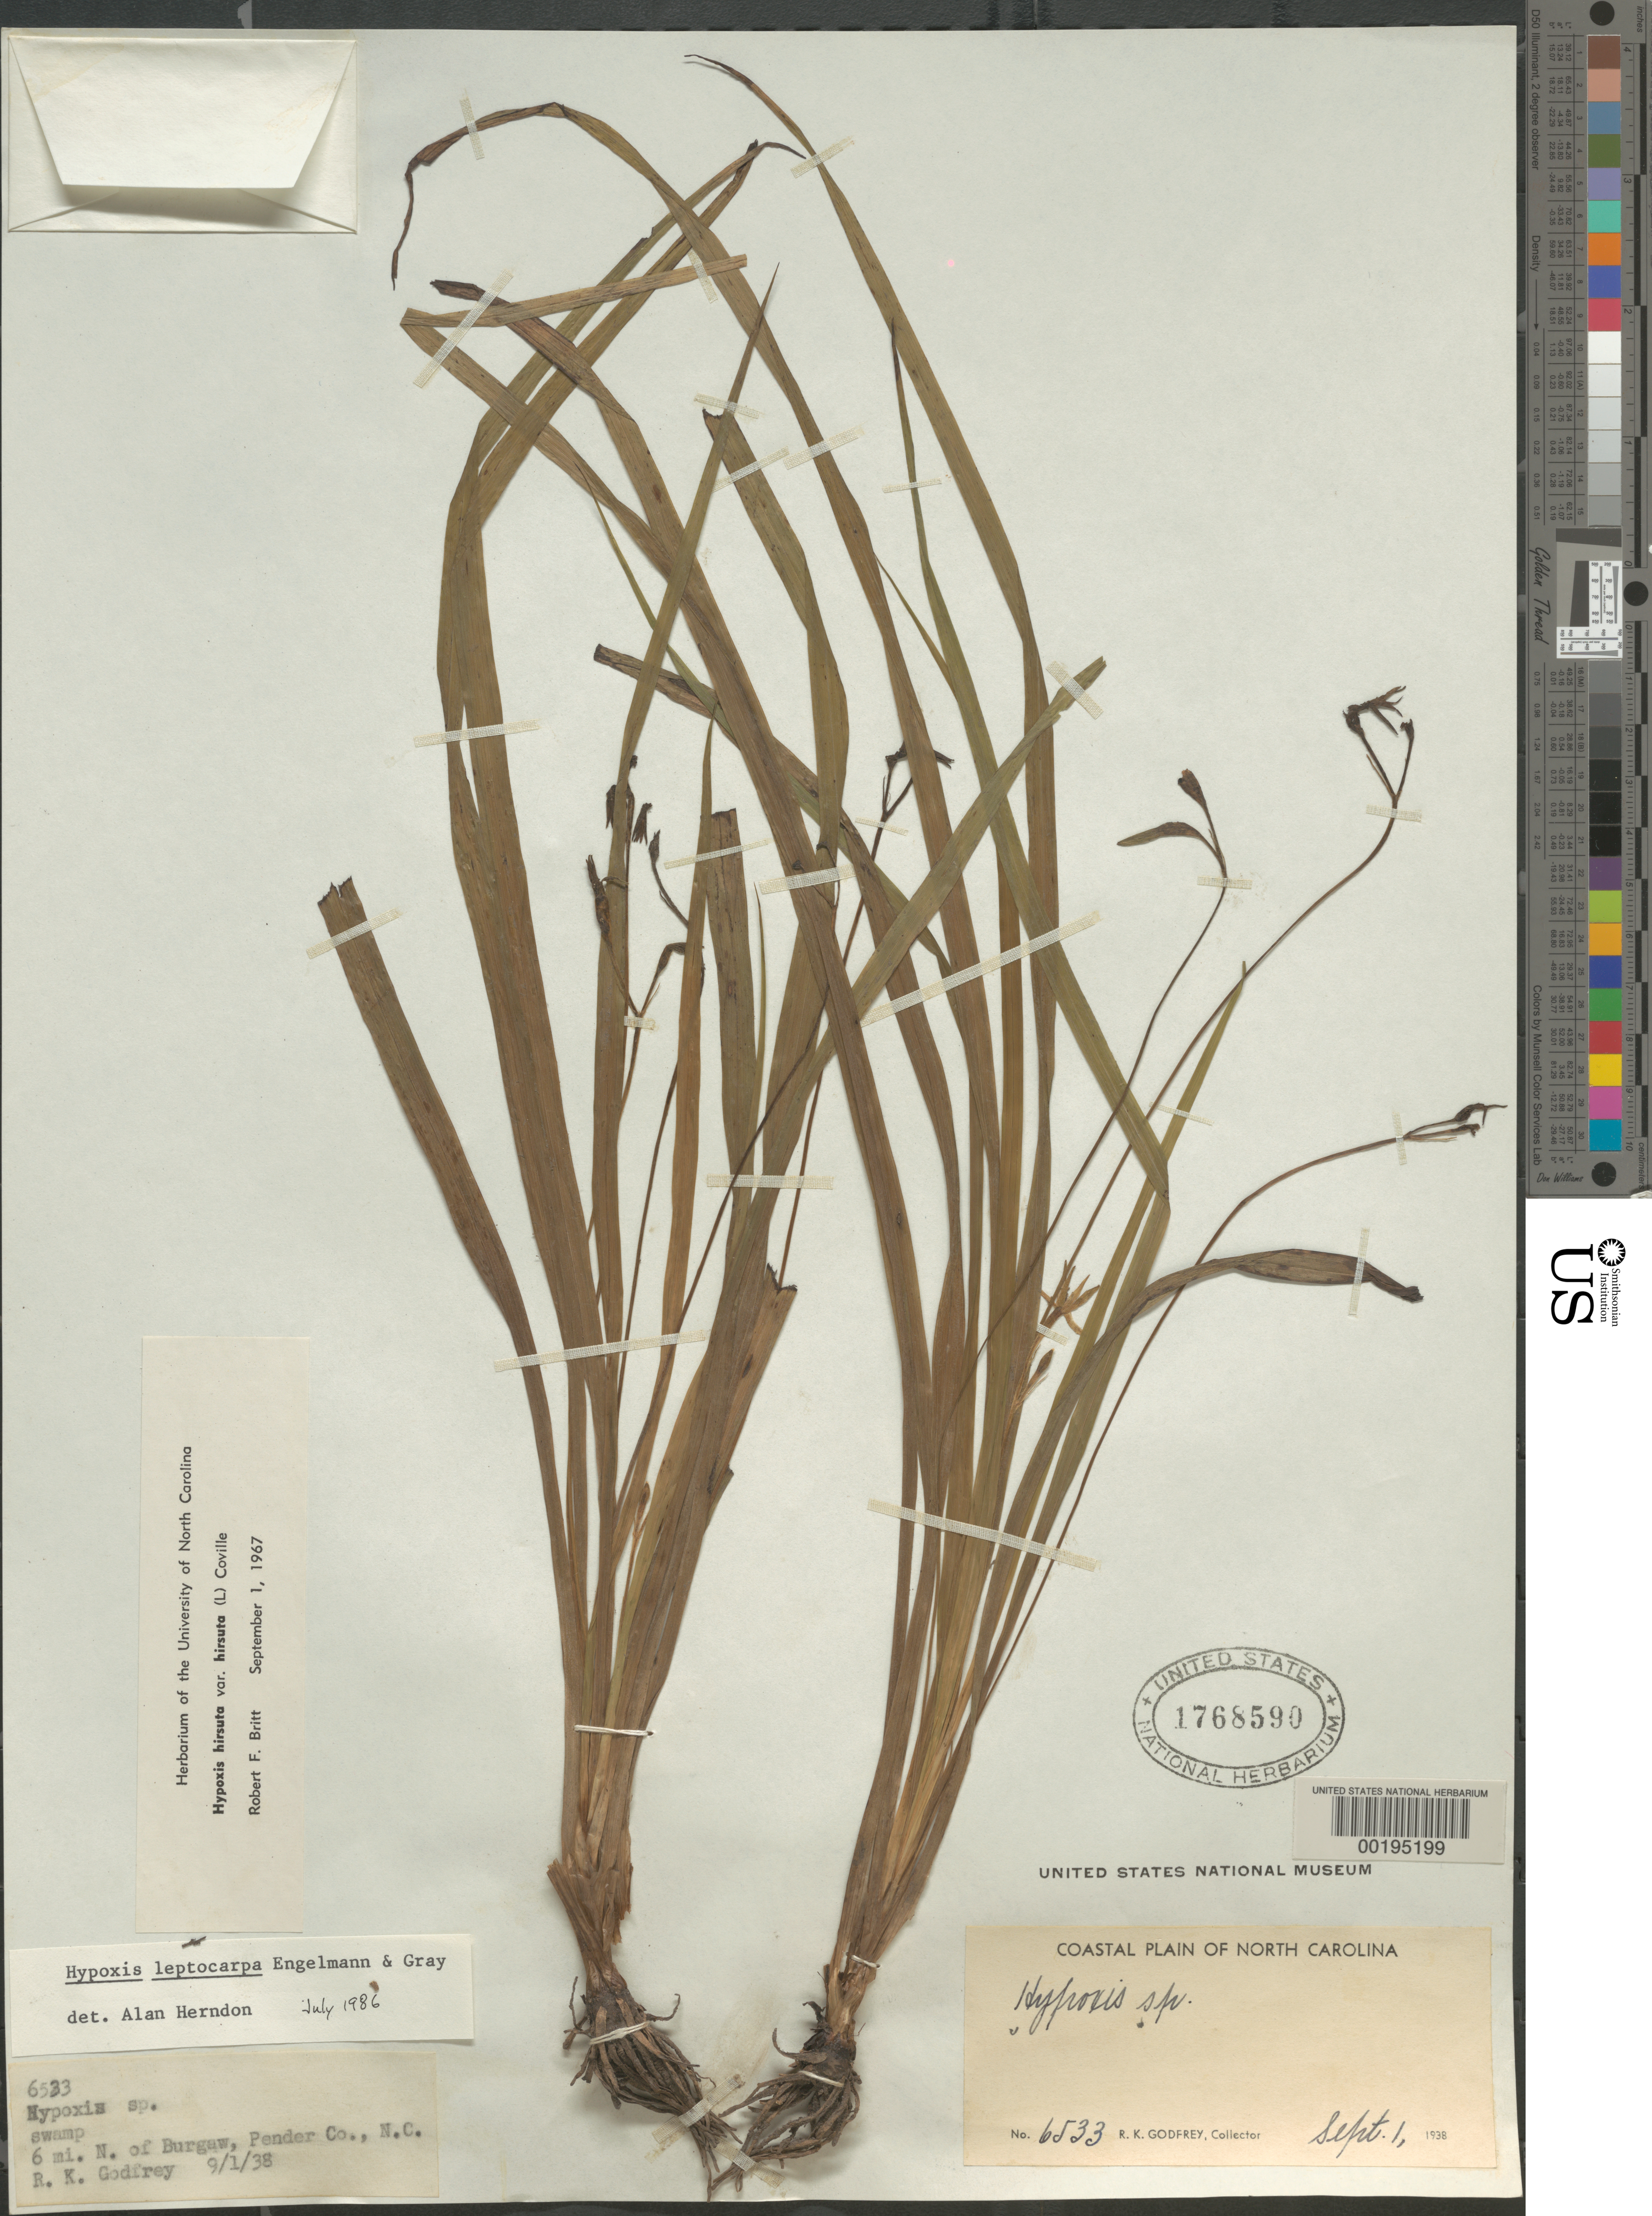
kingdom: Plantae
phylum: Tracheophyta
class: Liliopsida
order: Asparagales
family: Hypoxidaceae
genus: Hypoxis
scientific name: Hypoxis leptocarpa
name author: (Engelm. & A. Gray) Small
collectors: R. K. Godfrey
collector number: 6533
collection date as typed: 01 Sep 1938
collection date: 1938-09-01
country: United States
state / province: North Carolina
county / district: Pender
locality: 6 mi N of Burgaw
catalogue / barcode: US 1768590